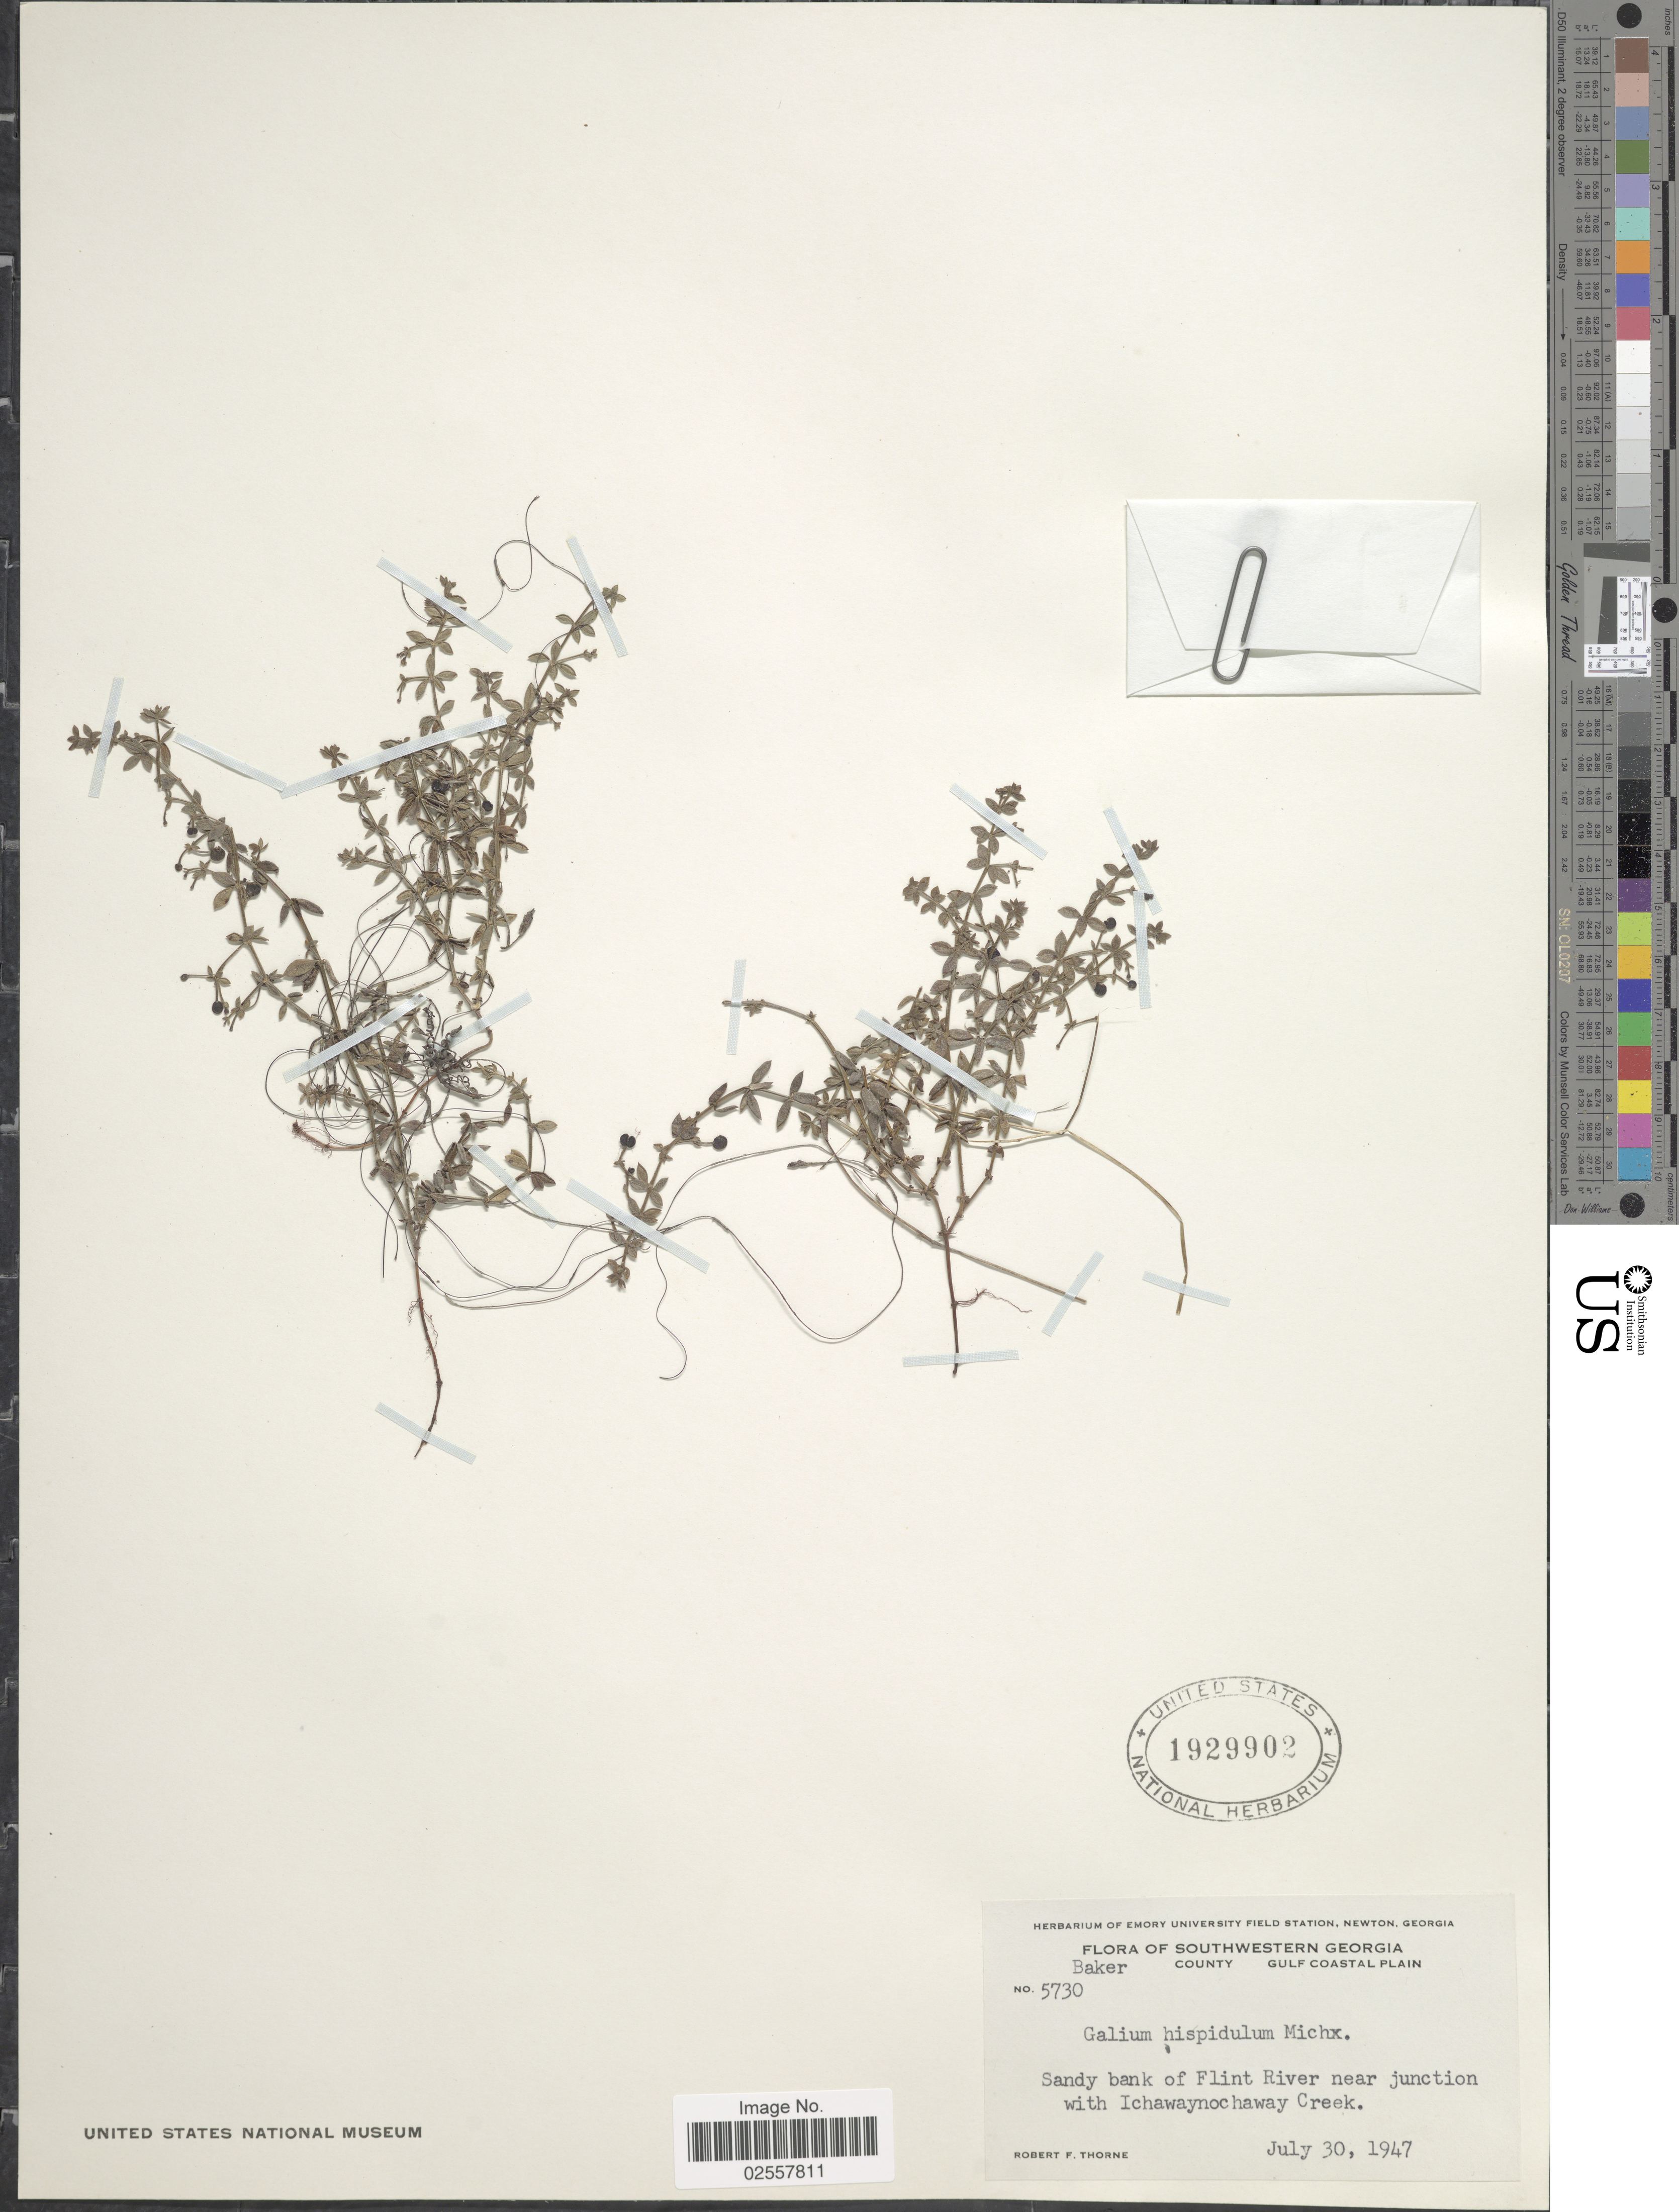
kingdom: Plantae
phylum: Tracheophyta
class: Magnoliopsida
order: Gentianales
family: Rubiaceae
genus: Galium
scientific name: Galium hispidulum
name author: Michx.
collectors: R. F. Thorne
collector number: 5730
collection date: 1947-07-30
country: United States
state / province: Georgia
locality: Southwestern Georgia. Baker County. Gulf Coastal Plain. Sandy bank of Flint River near junction with Ichawaynochaway Creek.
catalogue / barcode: US 1929902